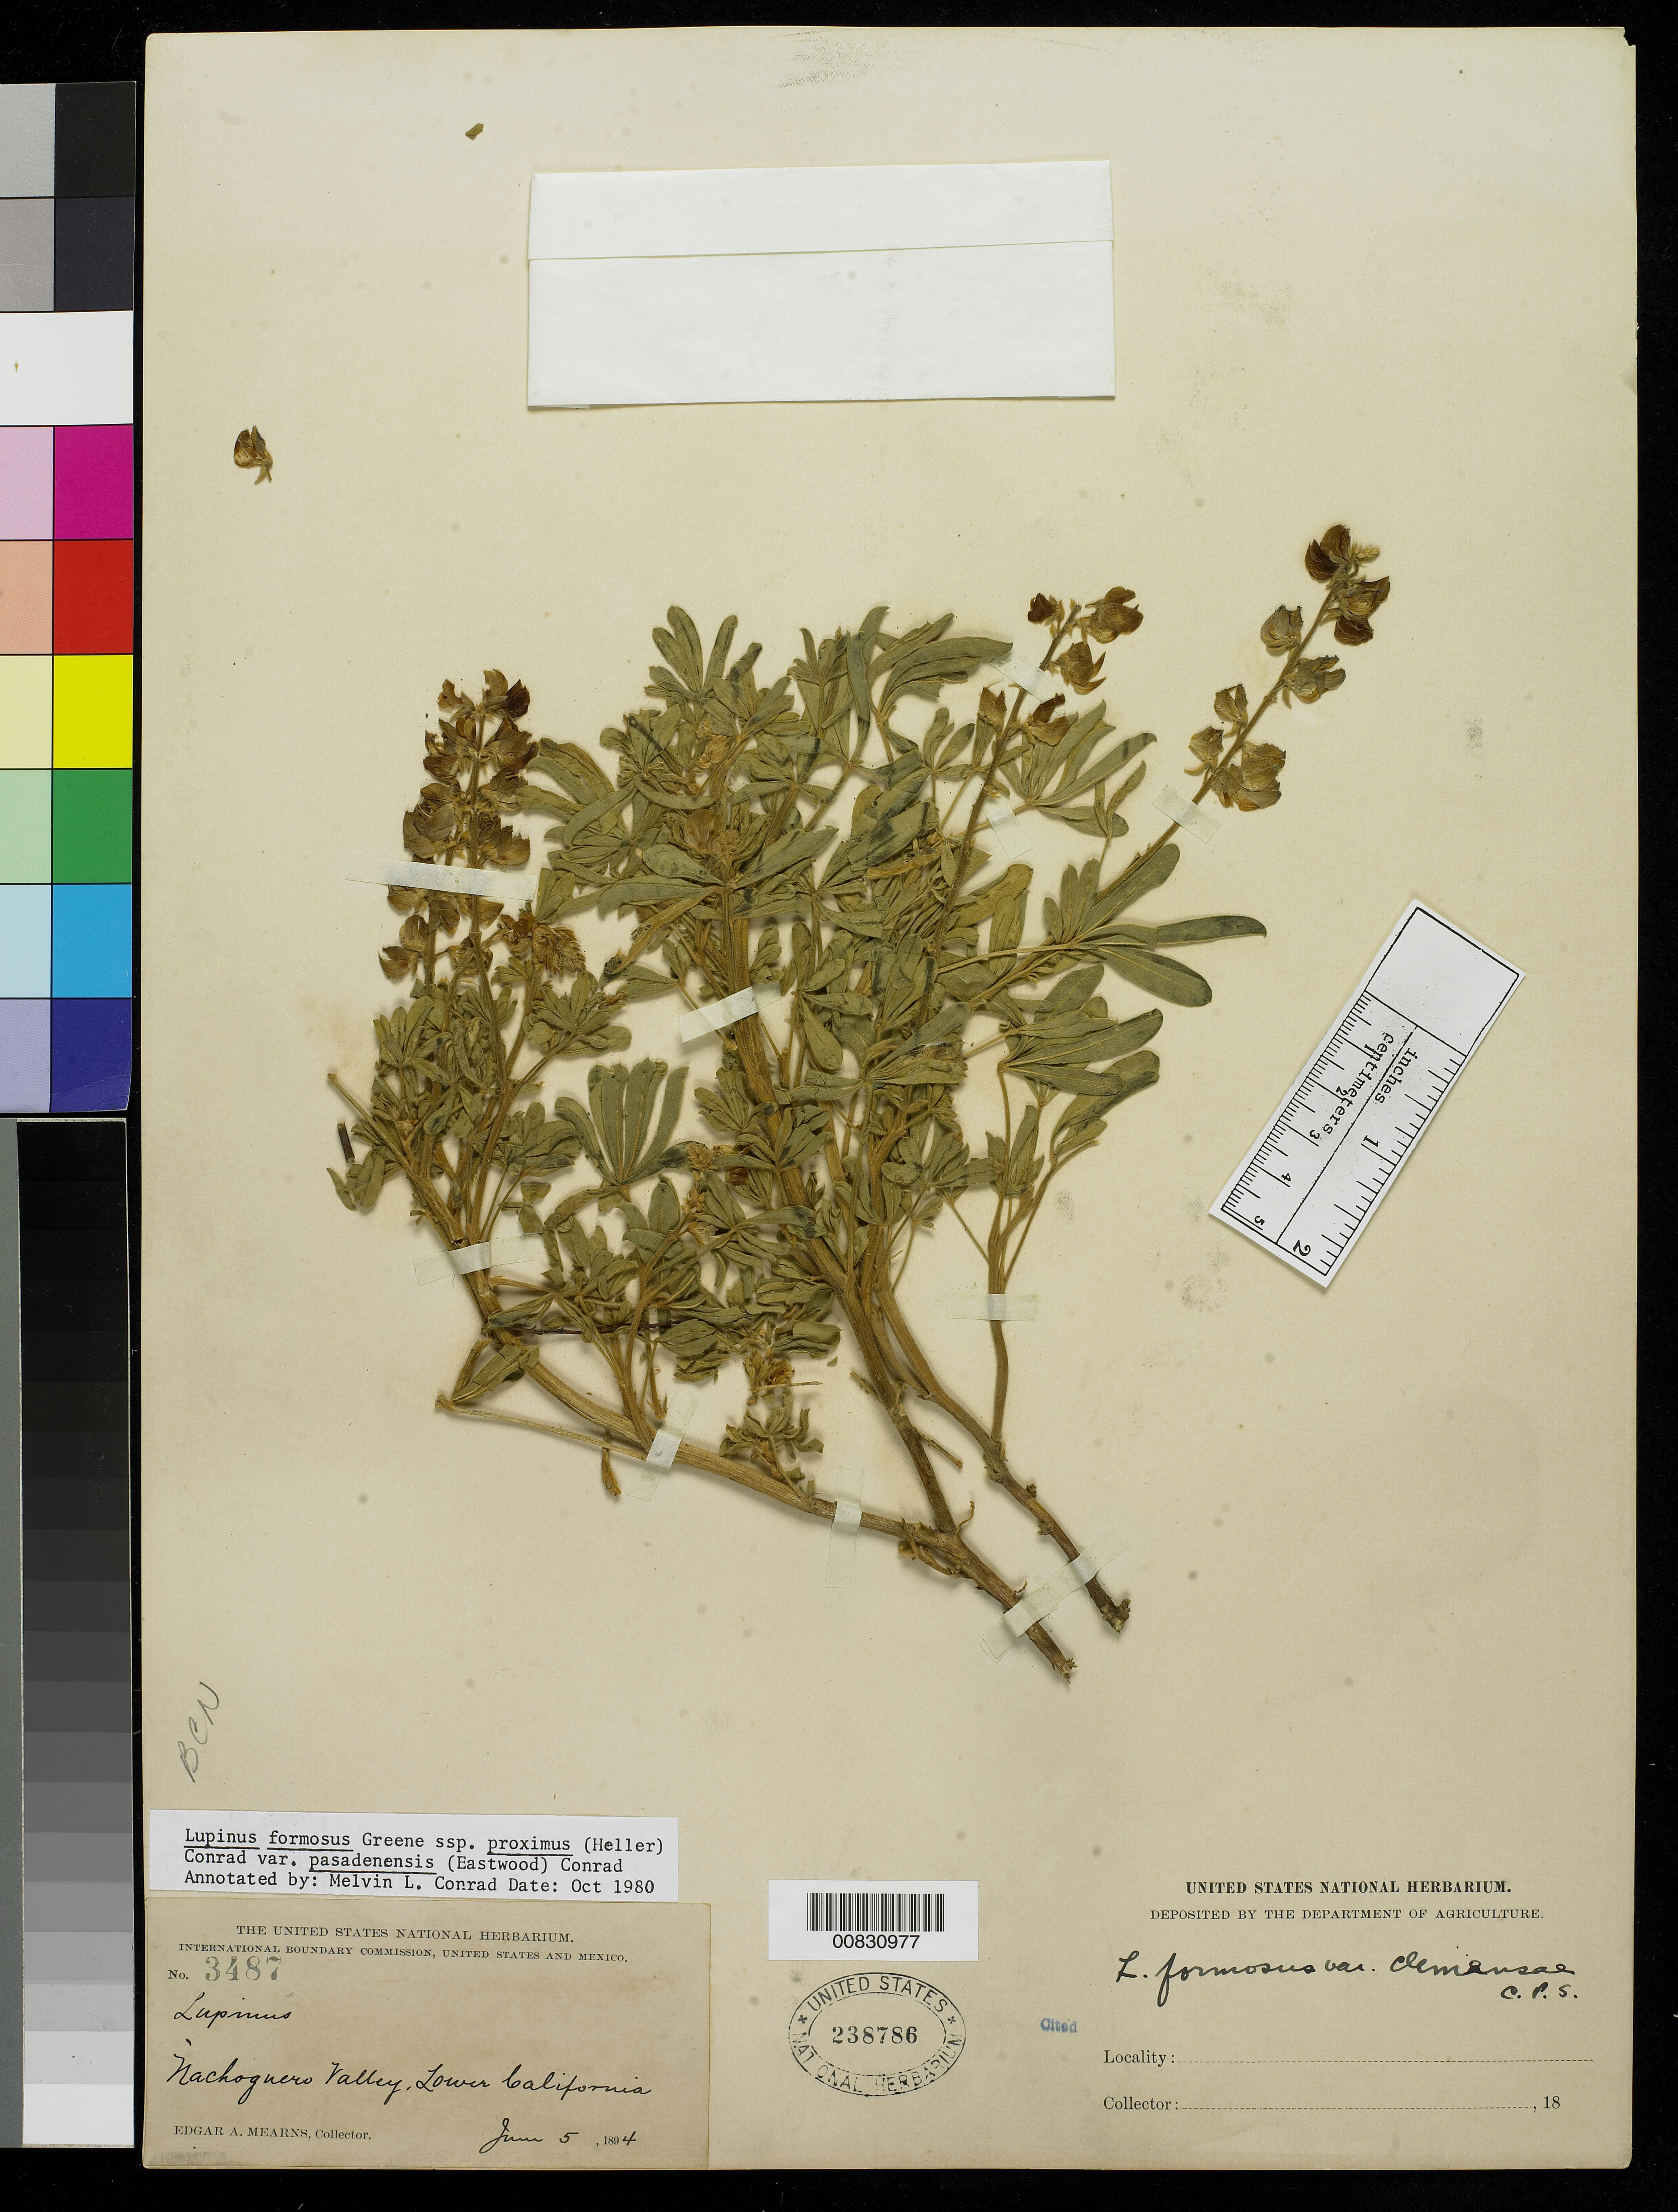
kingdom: Plantae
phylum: Tracheophyta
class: Magnoliopsida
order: Fabales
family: Fabaceae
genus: Lupinus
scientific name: Lupinus formosus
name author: Greene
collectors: E. A. Mearns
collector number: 3487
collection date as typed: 05 Jun 1894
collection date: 1894-06-05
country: Mexico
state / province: Baja California Norte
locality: Nachoguero Valley, Baja California.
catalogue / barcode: US 238786